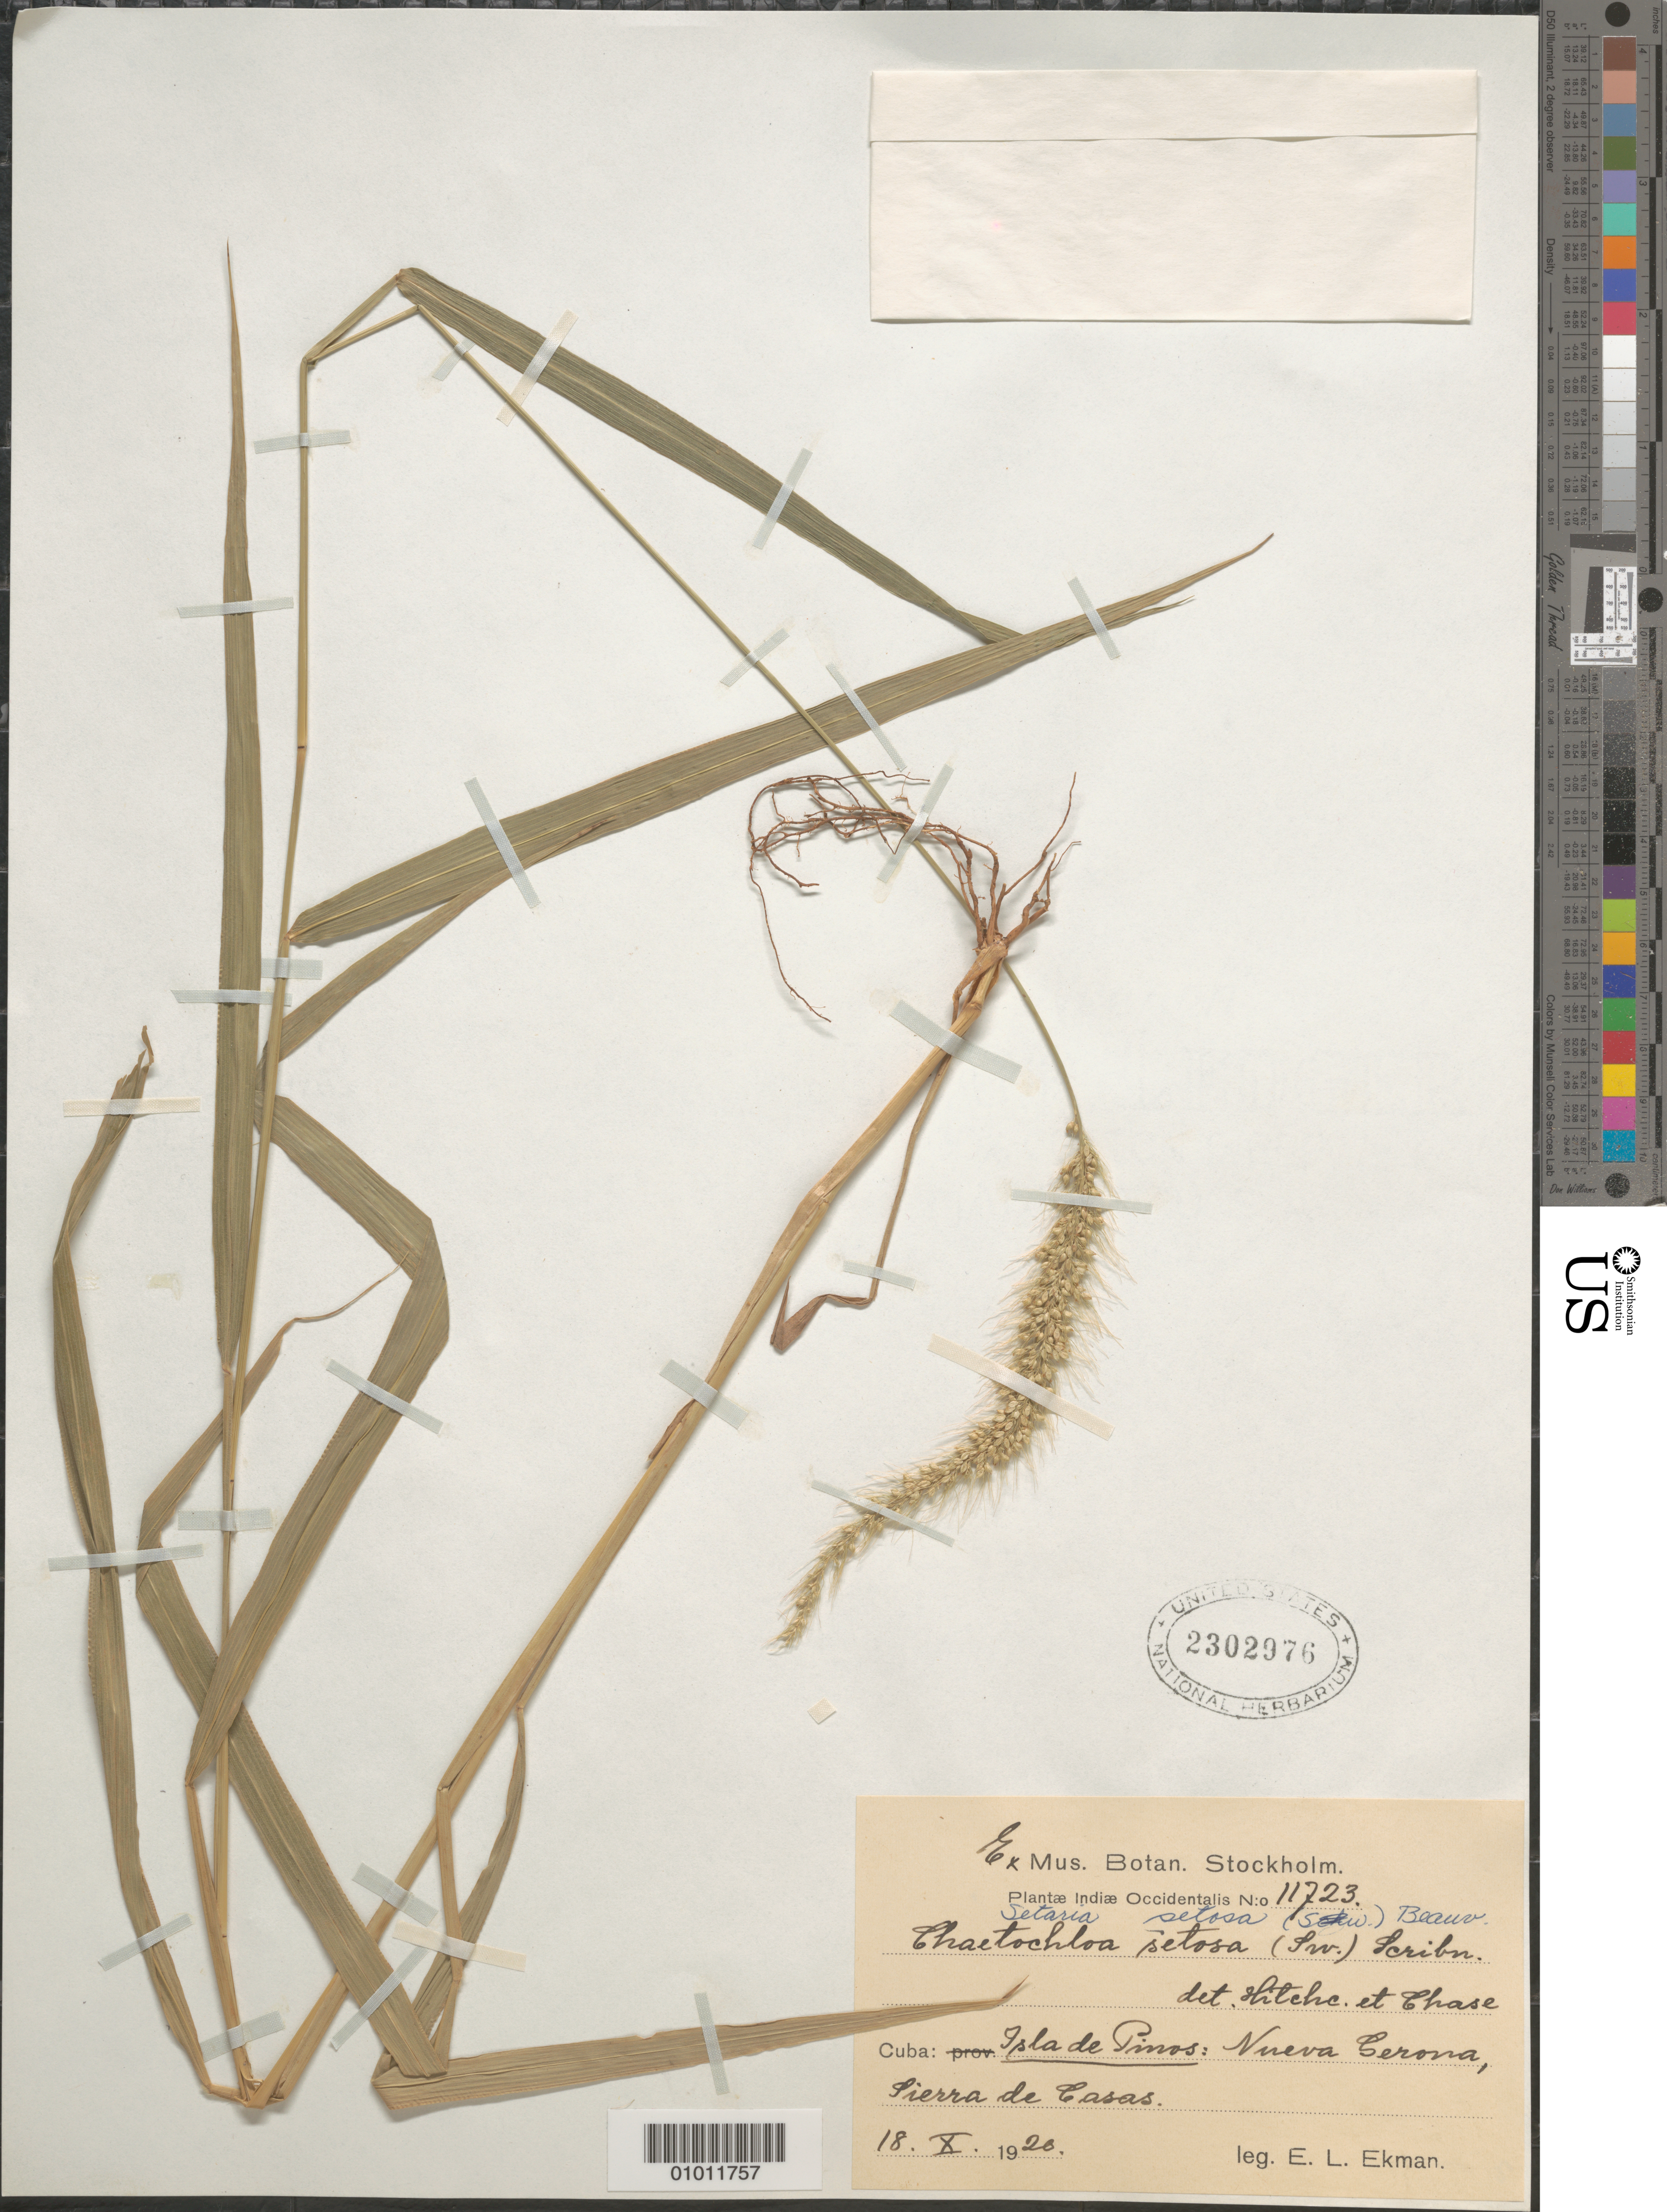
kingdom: Plantae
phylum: Tracheophyta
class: Liliopsida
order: Poales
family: Poaceae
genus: Setaria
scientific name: Setaria setosa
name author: (Sw.) P. Beauv.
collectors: E. L. Ekman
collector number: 11723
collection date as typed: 18 Oct 1920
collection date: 1920-10-18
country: Cuba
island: Cuba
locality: Isla de Pimos: Nueva Serona, Sierra de Casas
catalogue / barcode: US 2302976